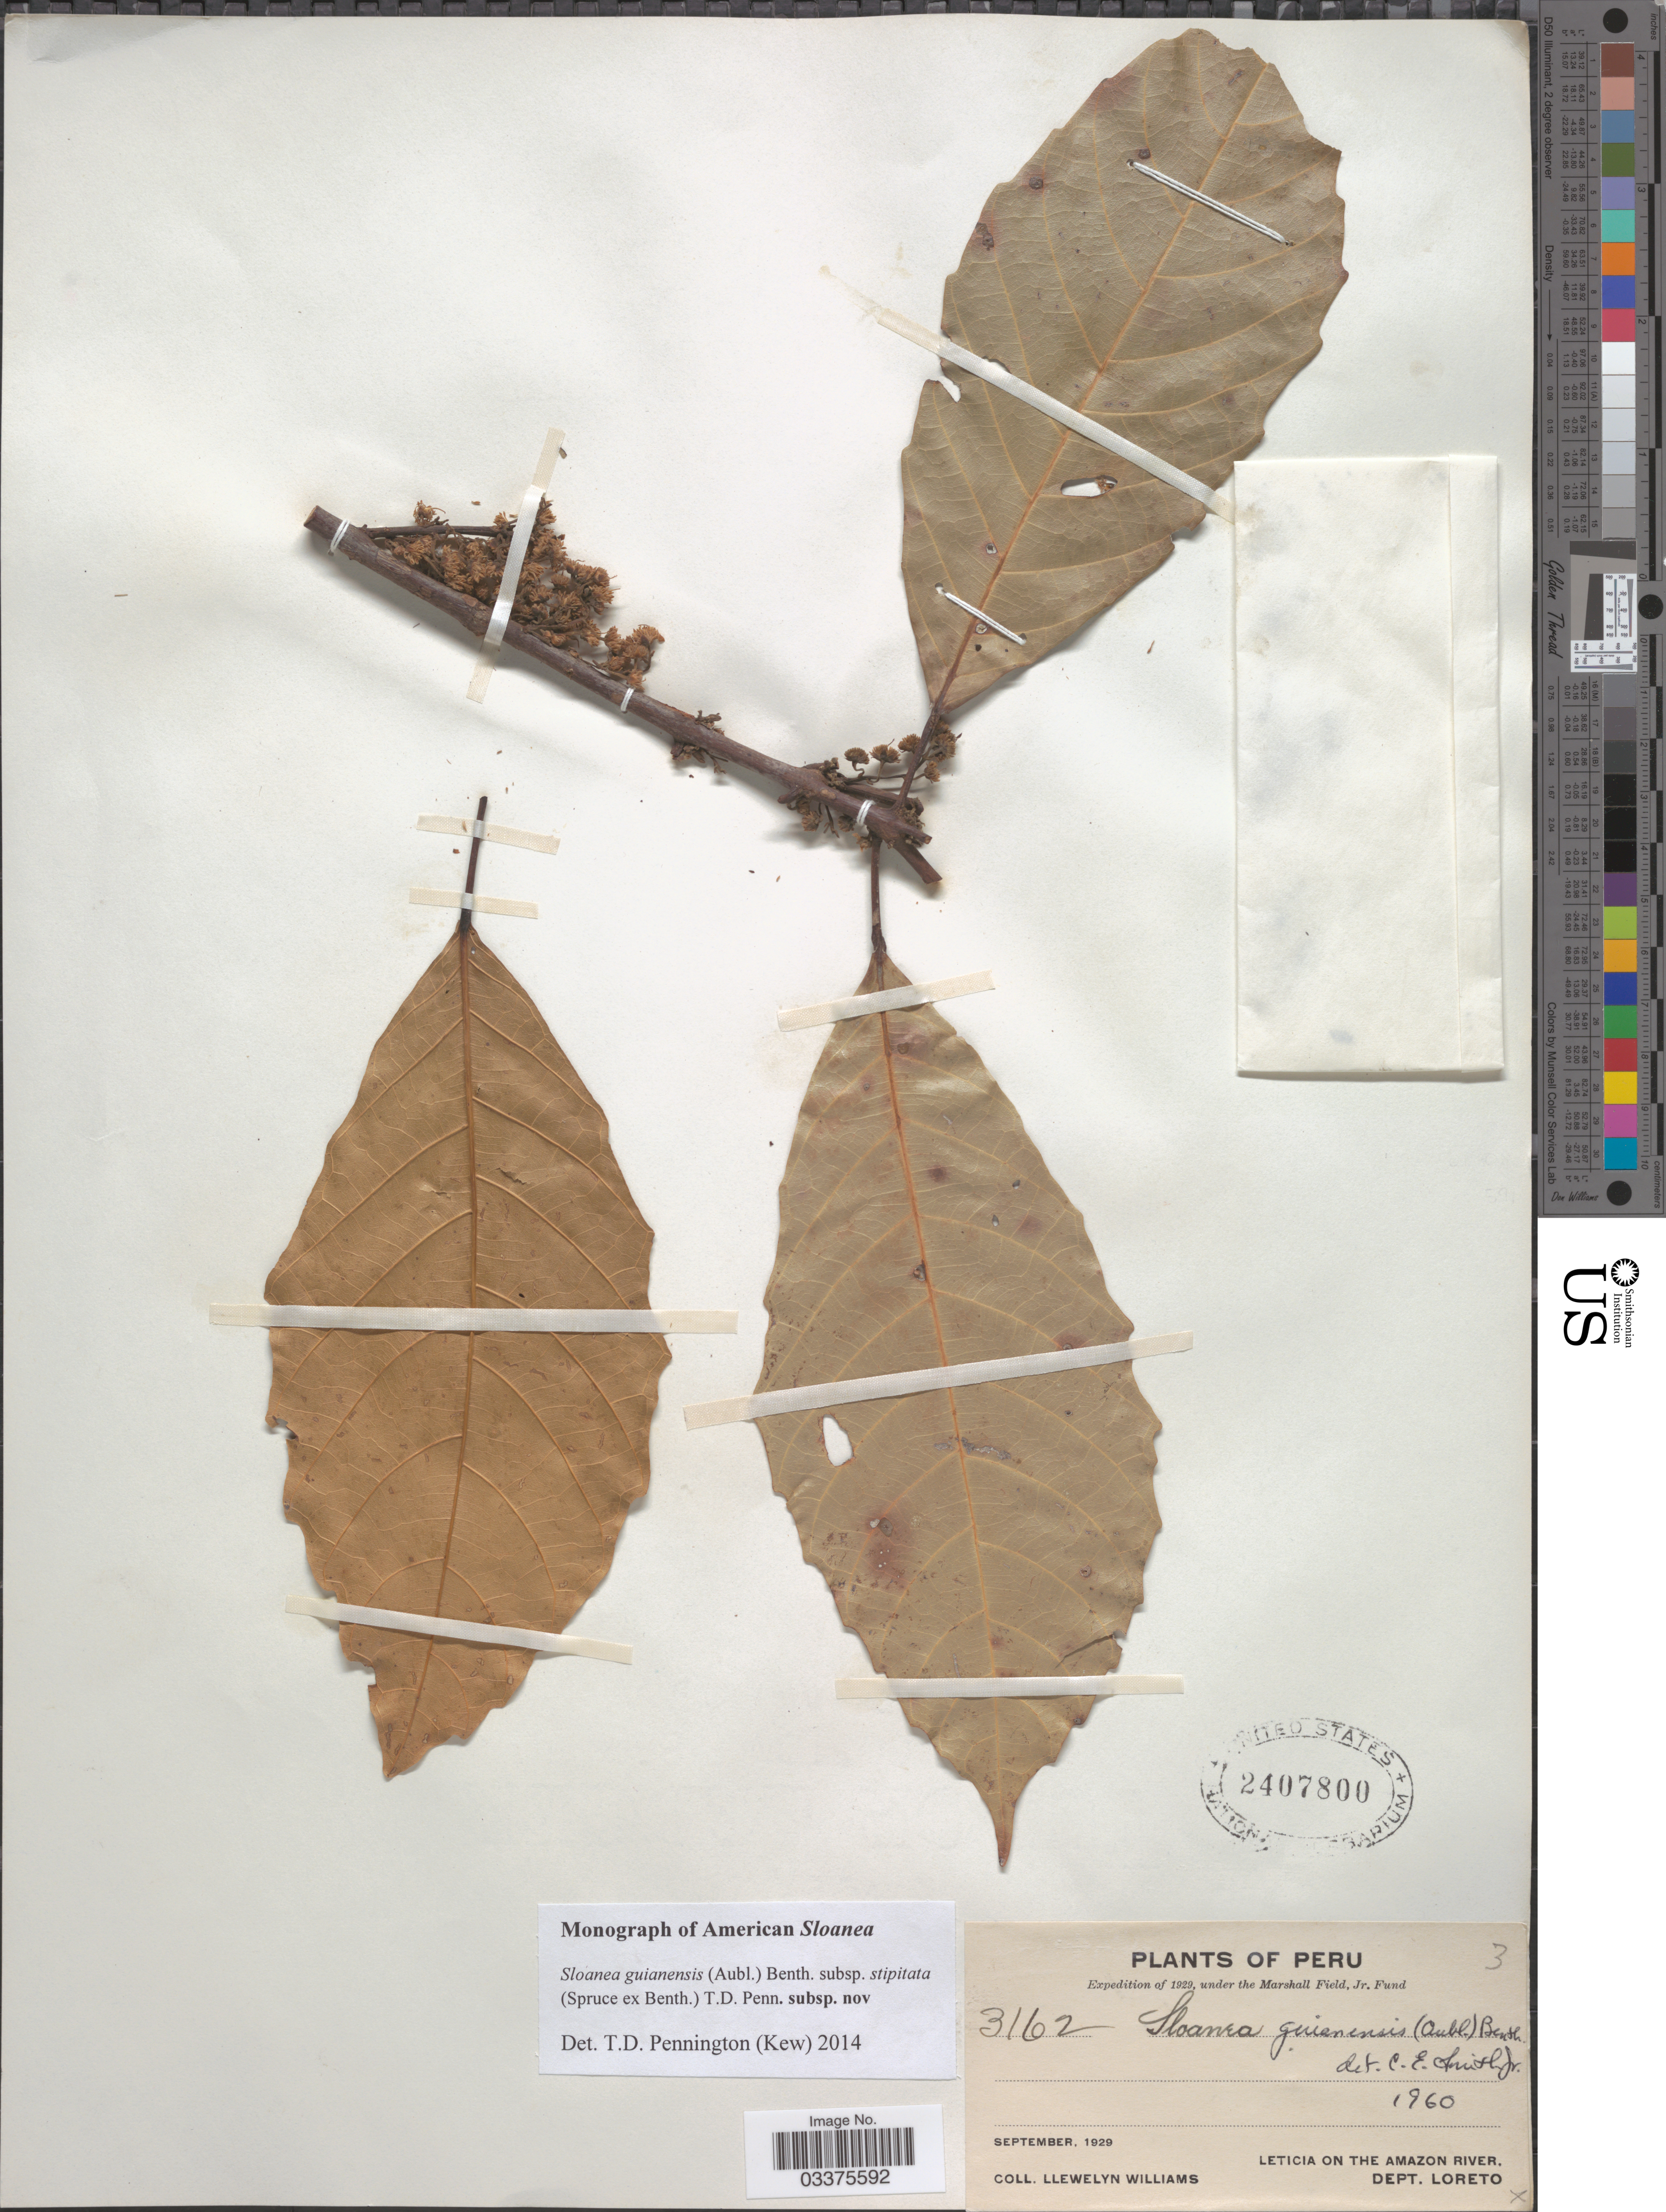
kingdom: Plantae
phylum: Tracheophyta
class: Magnoliopsida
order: Oxalidales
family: Elaeocarpaceae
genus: Sloanea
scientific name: Sloanea guianensis subsp. stipitata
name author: (Spruce ex Benth.) T.D. Penn.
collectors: Ll. Williams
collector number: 3162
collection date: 1929-09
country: Peru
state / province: Loreto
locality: Leticia on the Amazon River, Dept. Loreto.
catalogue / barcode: US 2407800